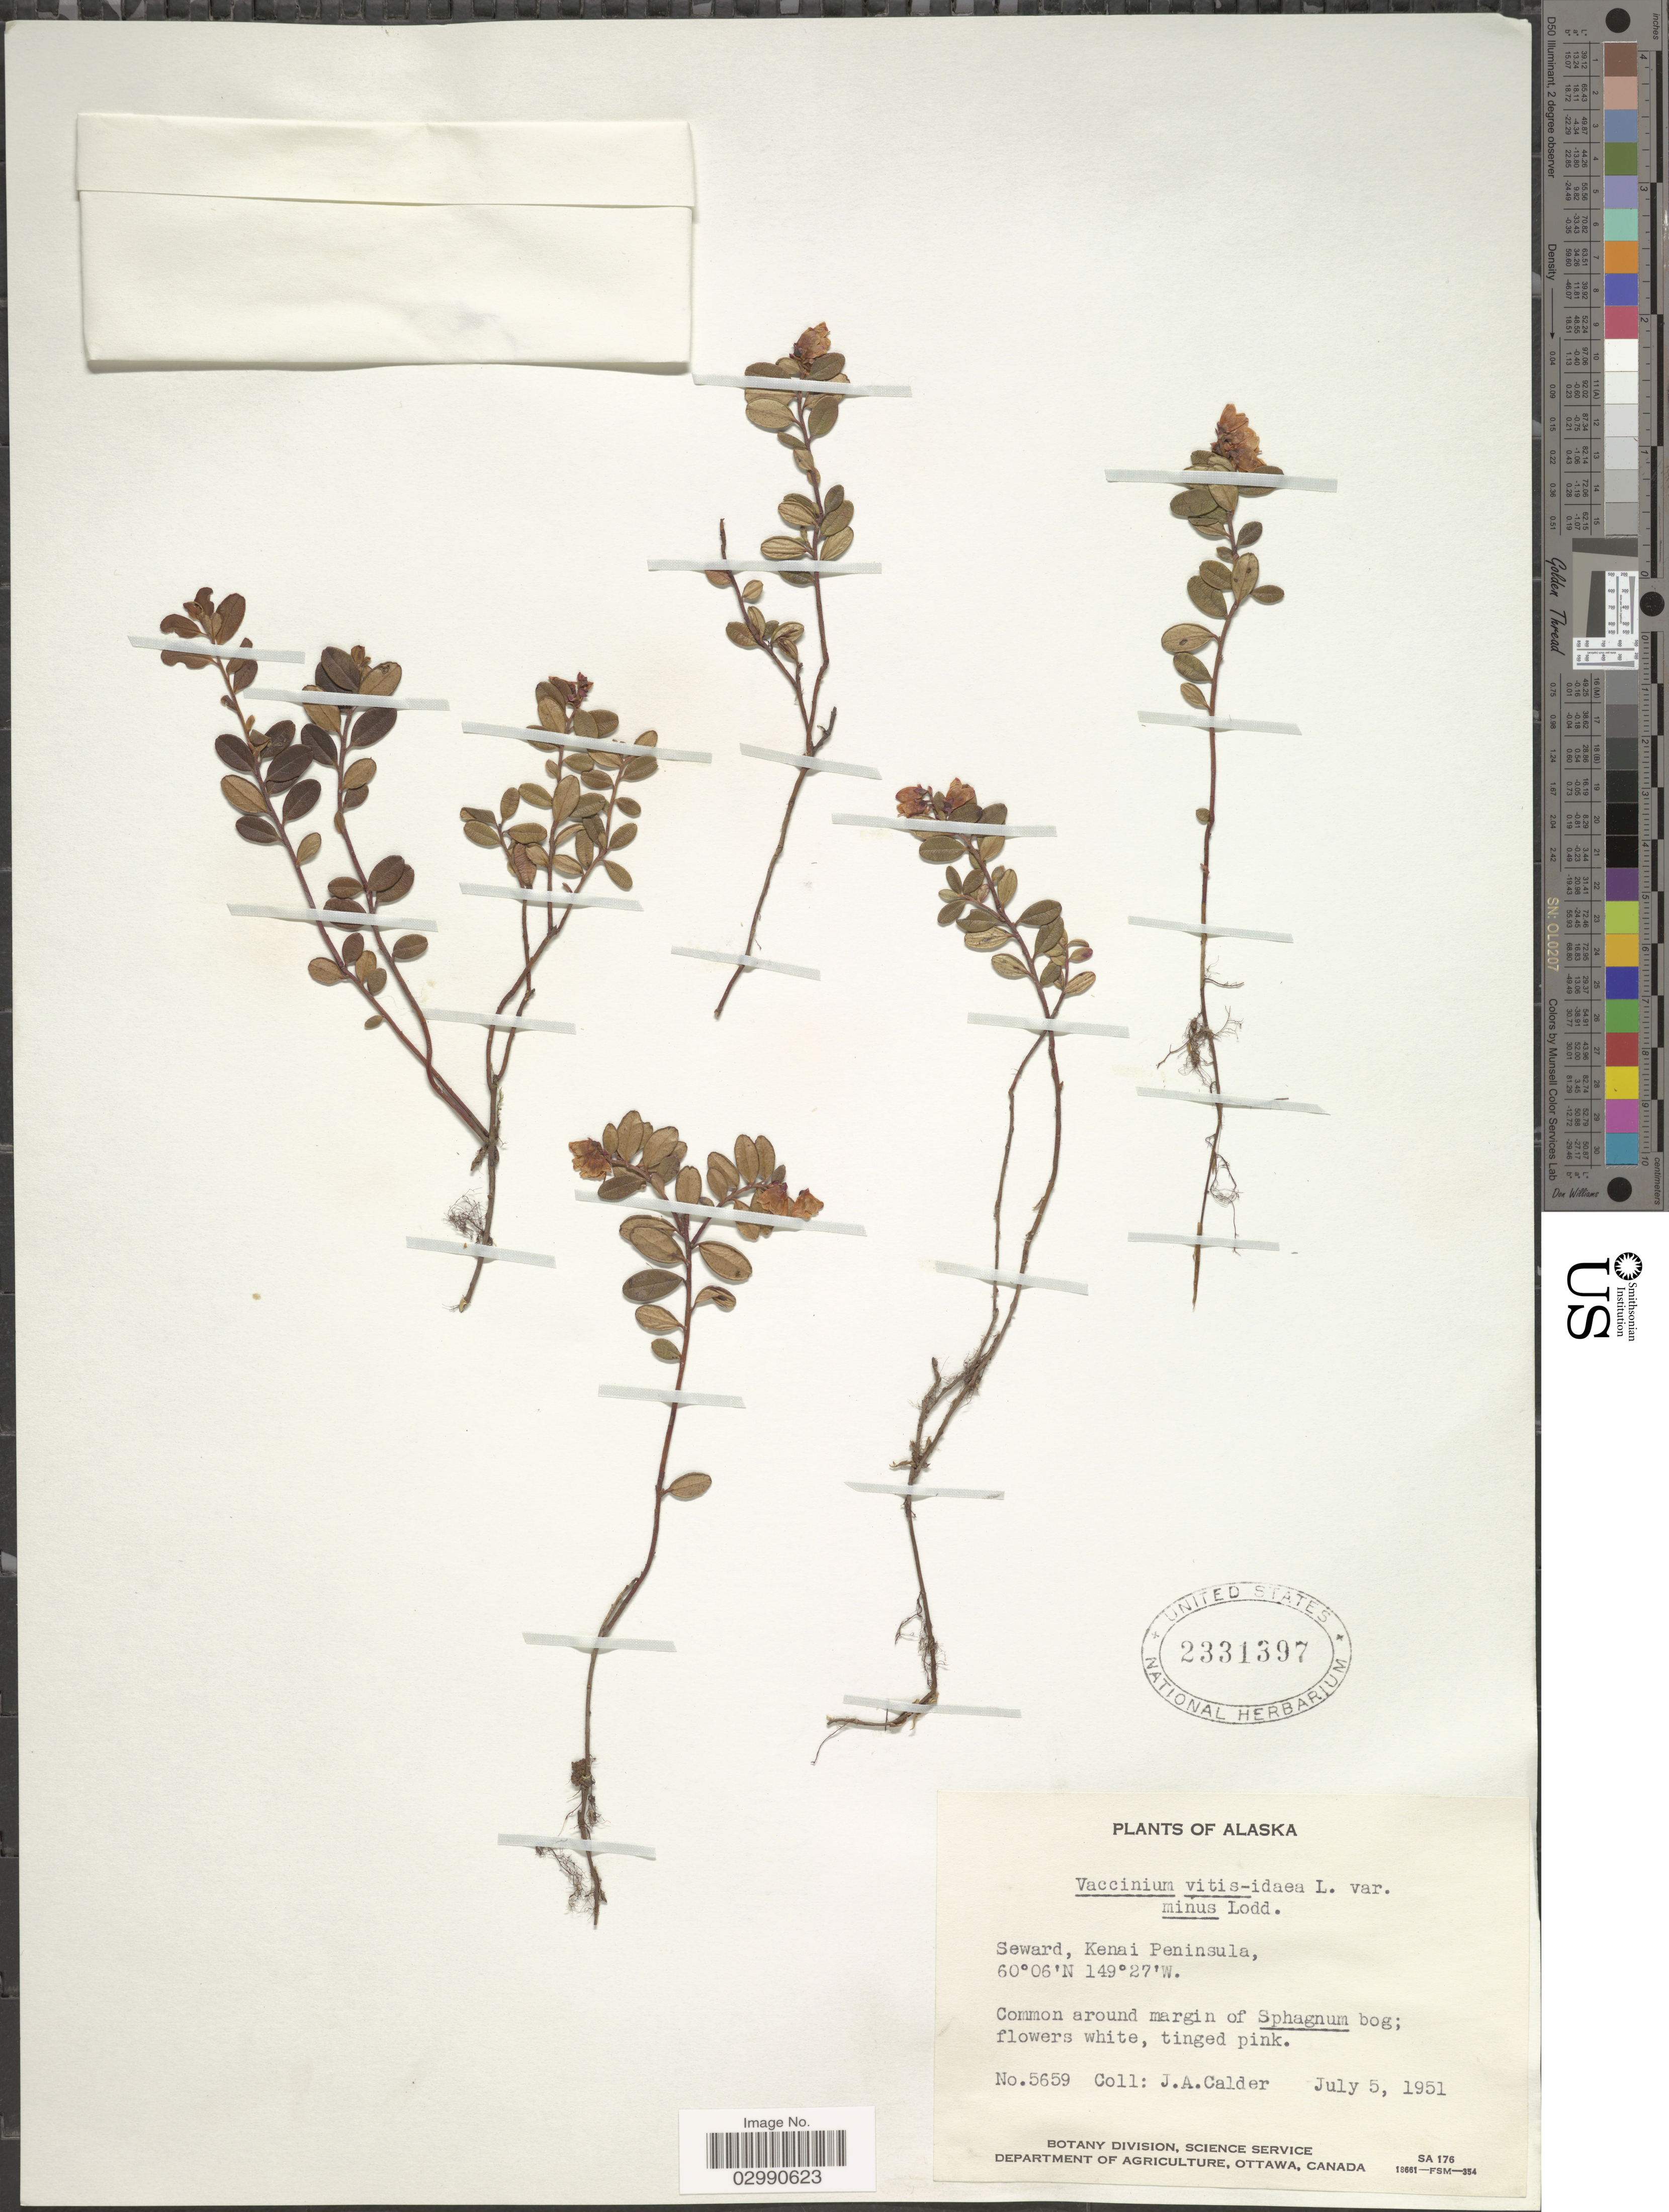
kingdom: Plantae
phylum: Tracheophyta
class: Magnoliopsida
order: Ericales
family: Ericaceae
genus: Vaccinium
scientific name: Vaccinium vitis-idaea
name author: L.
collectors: J. A. Calder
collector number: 5659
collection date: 1951-07-05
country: United States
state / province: Alaska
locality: Seward Kenai Peninsula.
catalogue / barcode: US 2331397